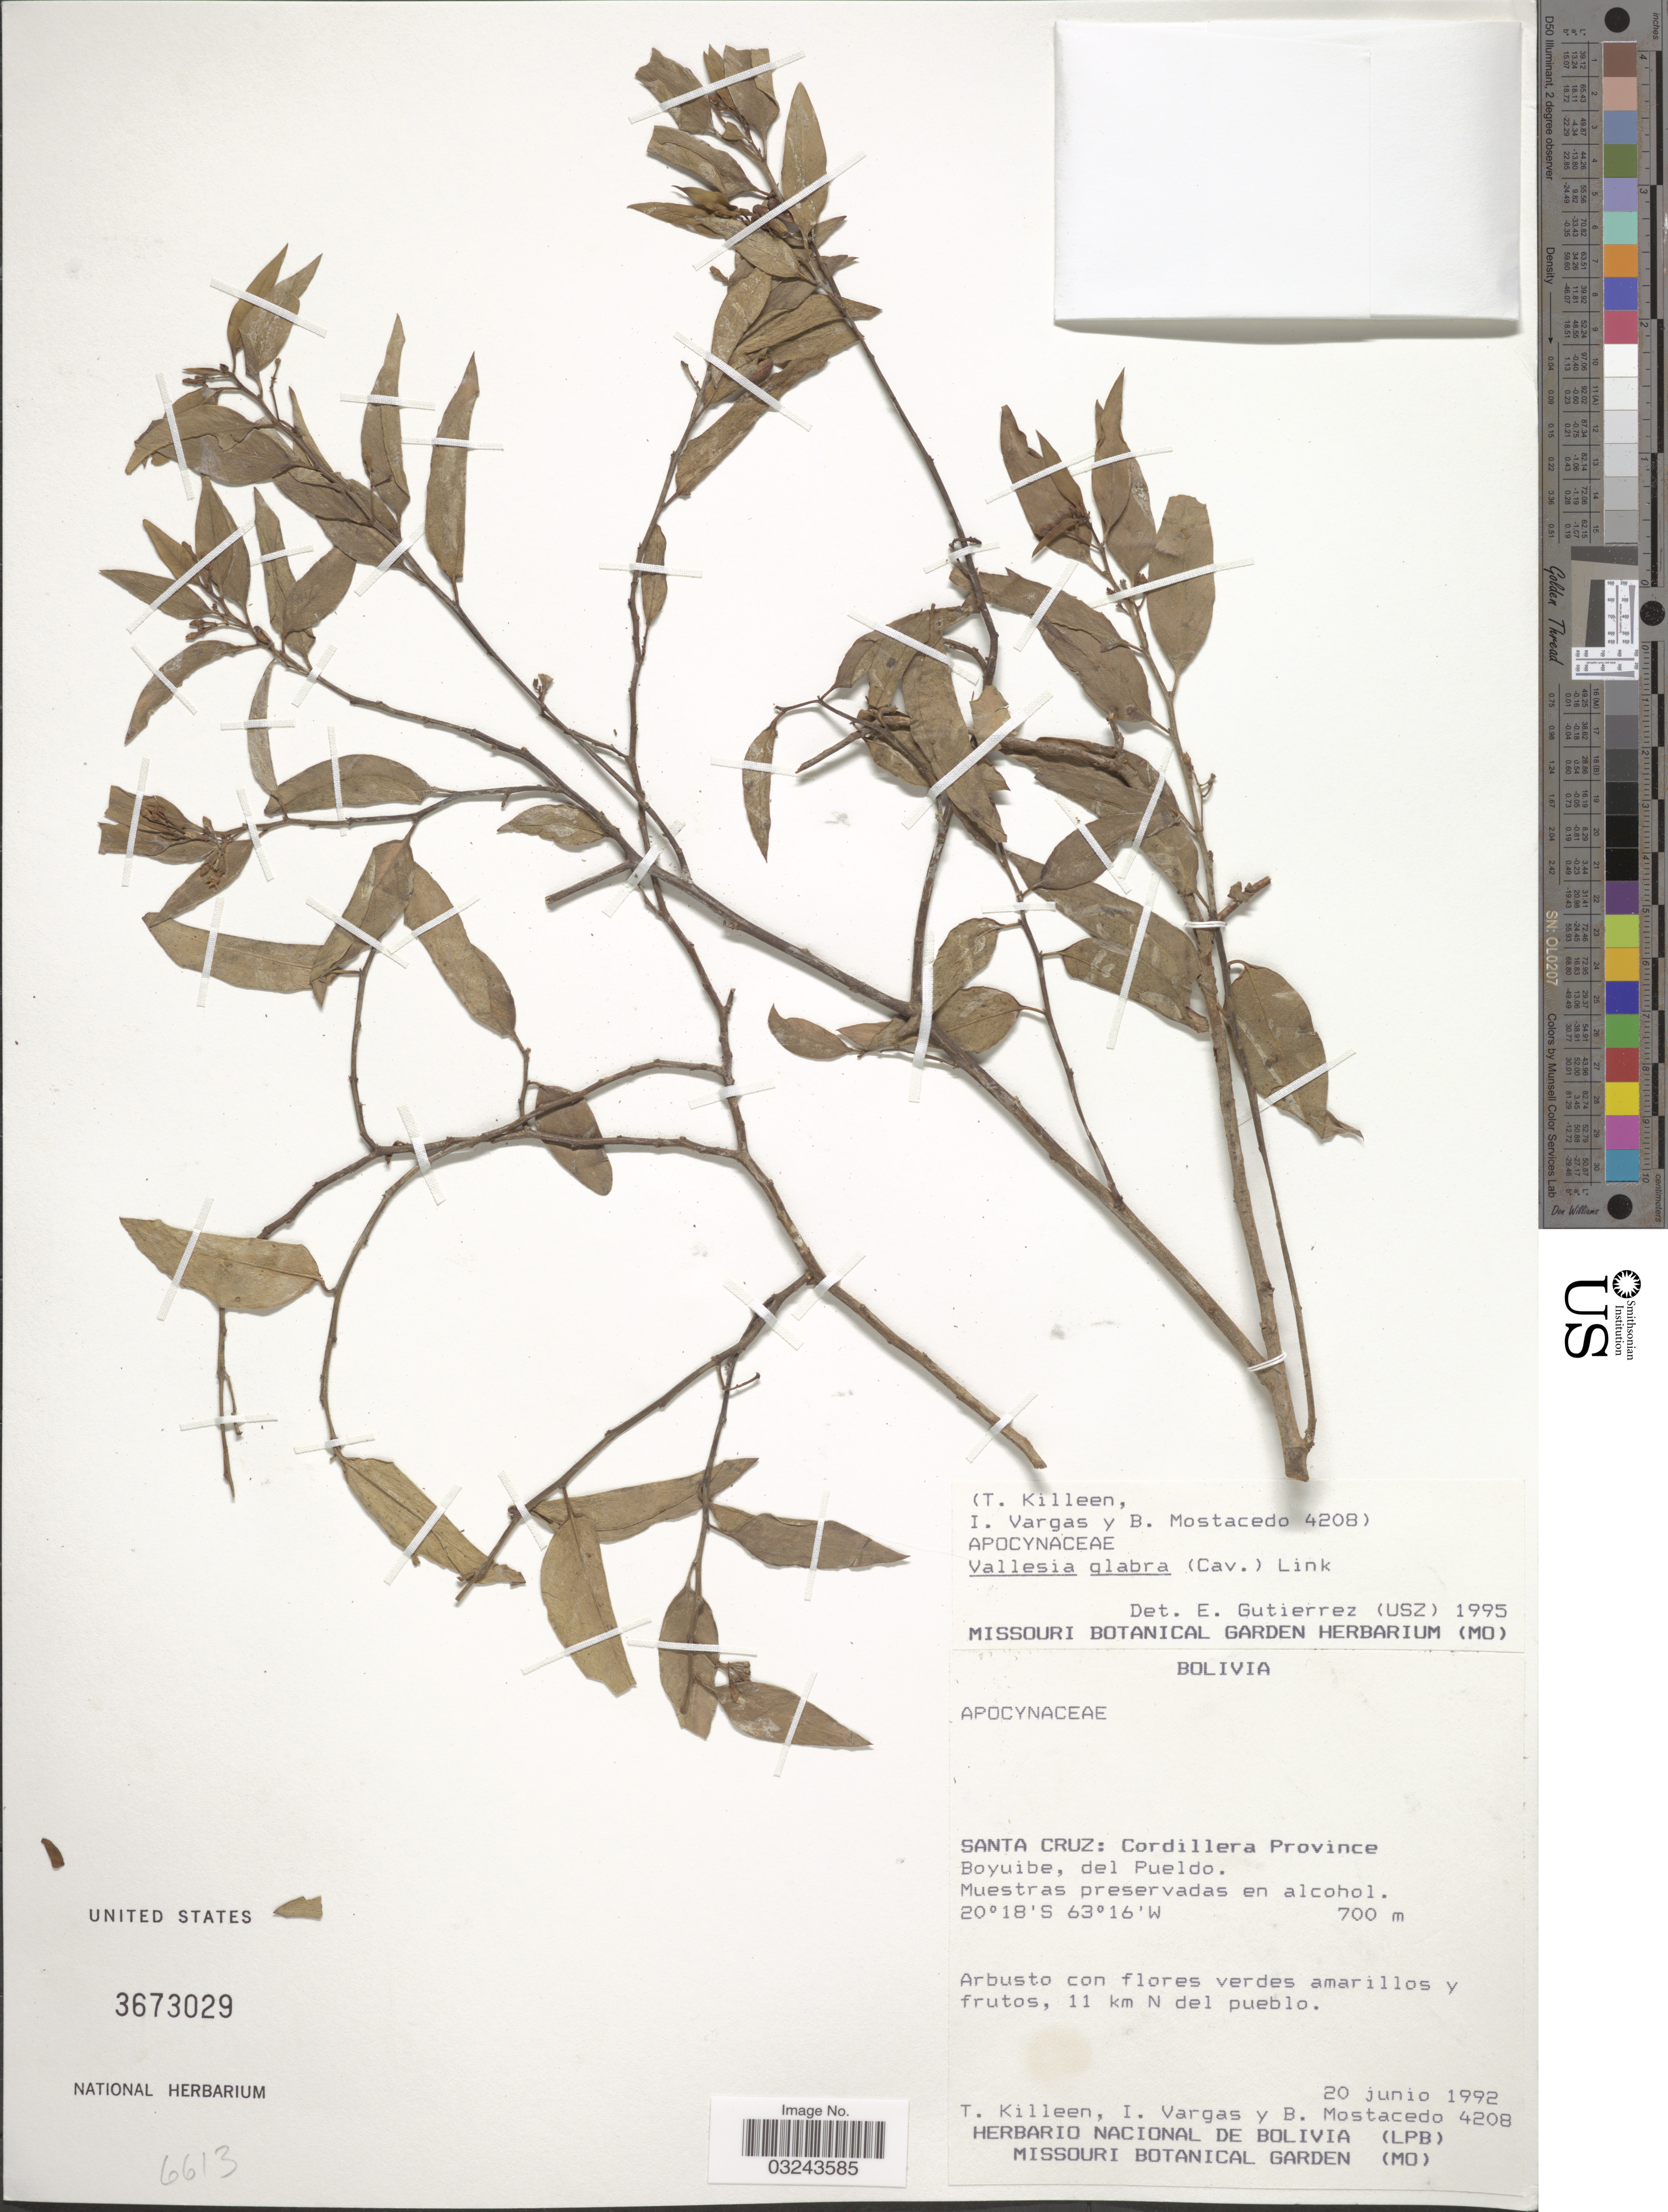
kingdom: Plantae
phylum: Tracheophyta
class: Magnoliopsida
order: Gentianales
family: Apocynaceae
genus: Vallesia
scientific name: Vallesia glabra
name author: (Cav.) Link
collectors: T. J. Killeen, I. Vargas & B. Mostacedo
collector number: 4208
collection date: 1992-06-20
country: Bolivia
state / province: Santa Cruz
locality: Santa Cruz: Cordillera Province, Boyuibe, del Pueldo.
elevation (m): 700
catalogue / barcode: US 3673029